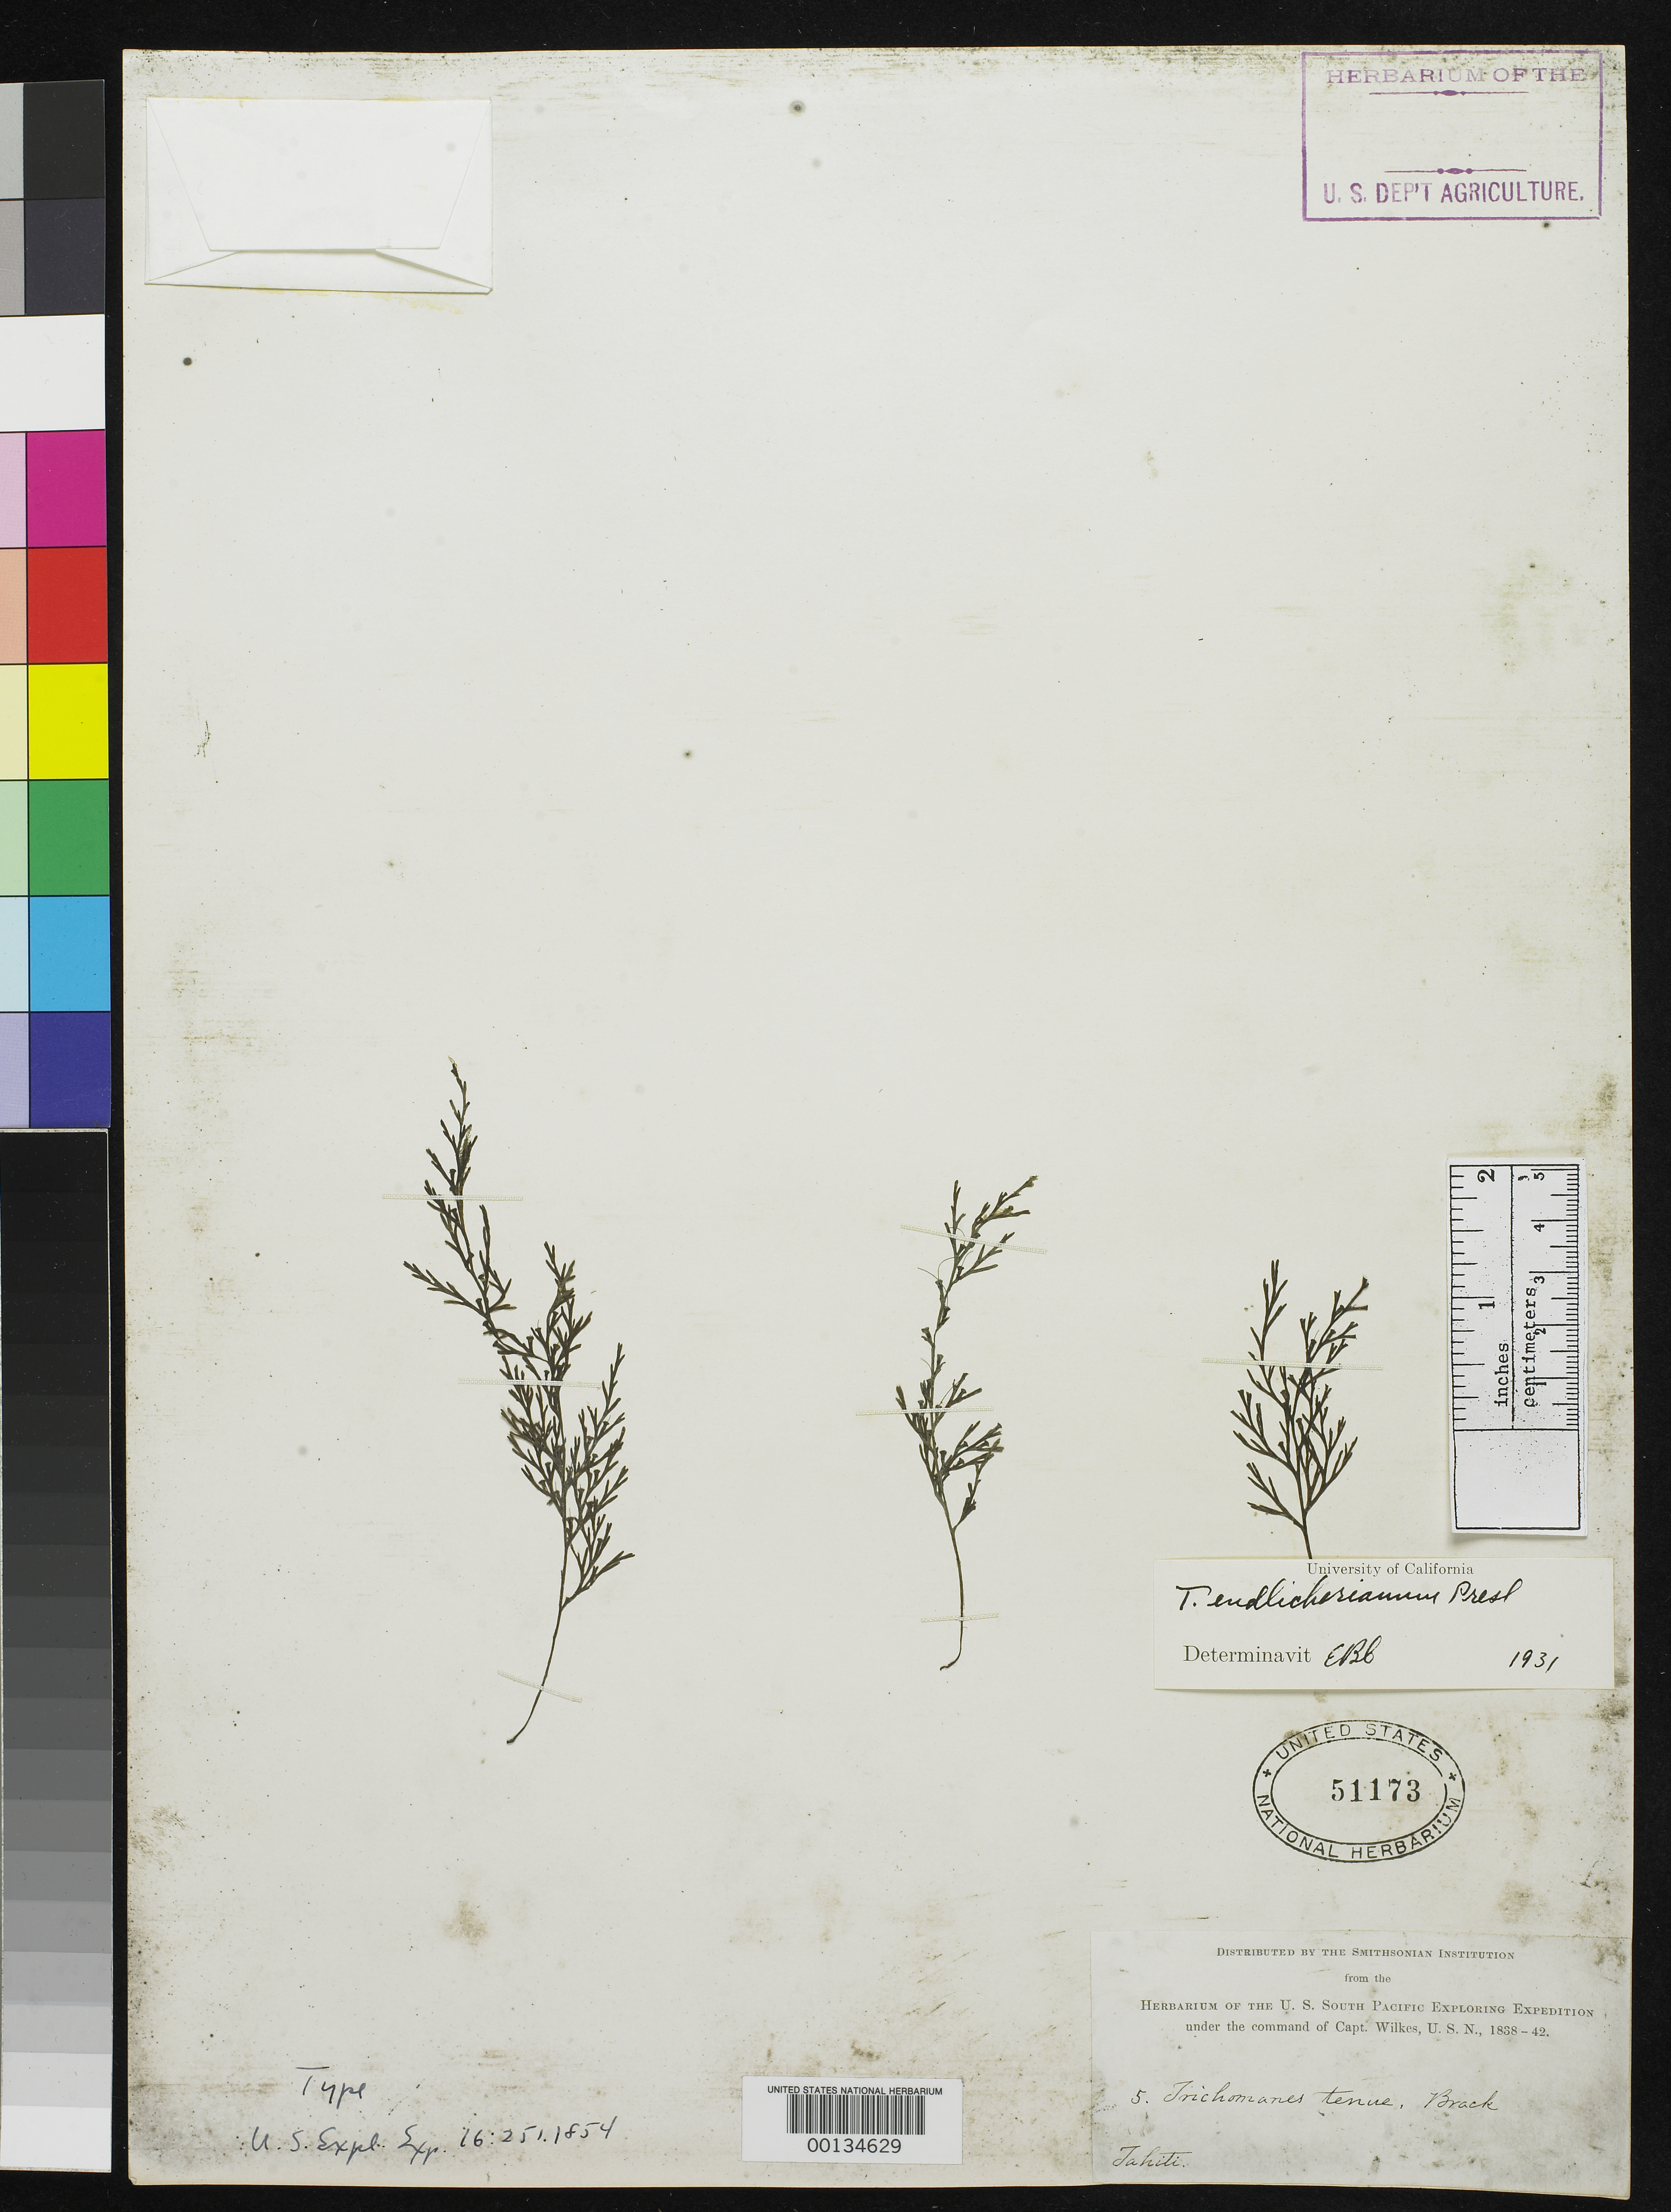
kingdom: Plantae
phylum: Tracheophyta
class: Polypodiopsida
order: Hymenophyllales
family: Hymenophyllaceae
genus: Crepidomanes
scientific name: Crepidomanes endlicherianum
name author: (C. Presl) P.S. Green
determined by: Florence, J.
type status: Holotype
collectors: Wilkes Explor. Exped.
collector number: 5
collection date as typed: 1838 to -- --- 1842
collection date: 1838/1842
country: French Polynesia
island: Tahiti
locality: Iles du Vent [Society Is.]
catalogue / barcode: US 51173